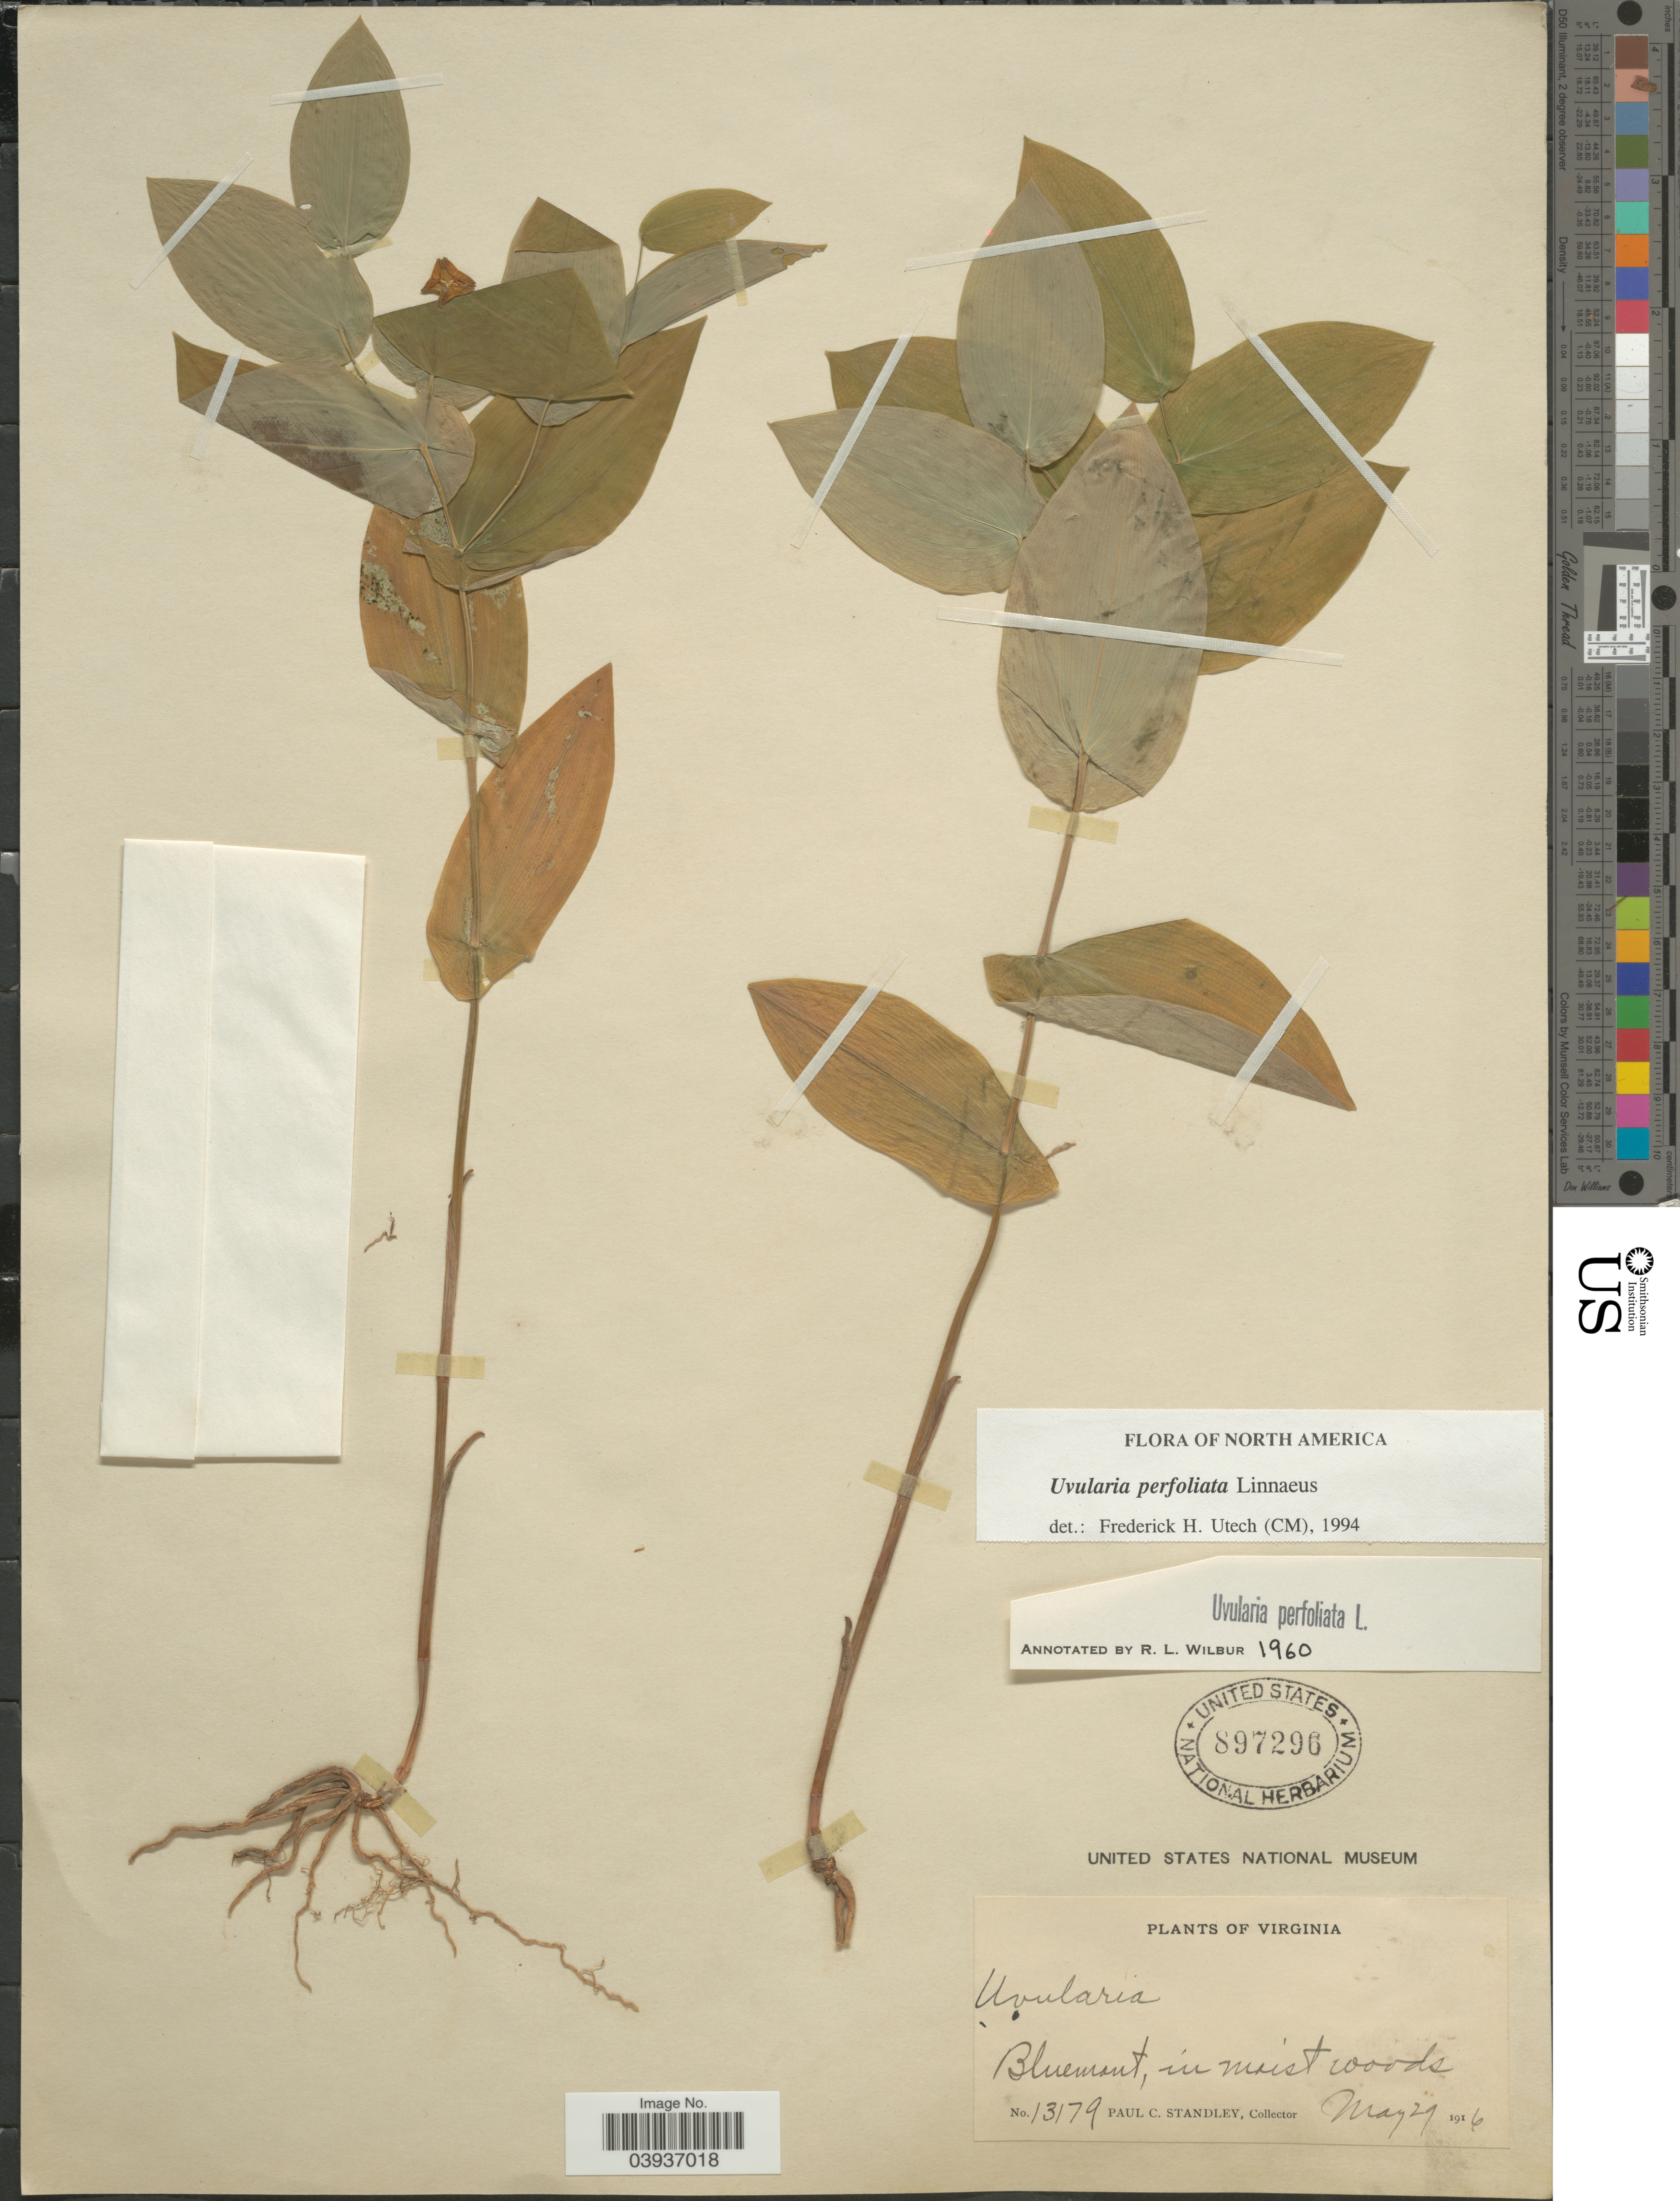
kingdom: Plantae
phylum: Tracheophyta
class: Liliopsida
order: Liliales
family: Colchicaceae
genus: Uvularia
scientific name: Uvularia perfoliata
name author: L.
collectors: P. C. Standley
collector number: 13179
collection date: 1916-05-29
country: United States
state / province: Virginia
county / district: Loudoun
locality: Bluemont, in moist woods.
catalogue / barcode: US 897296